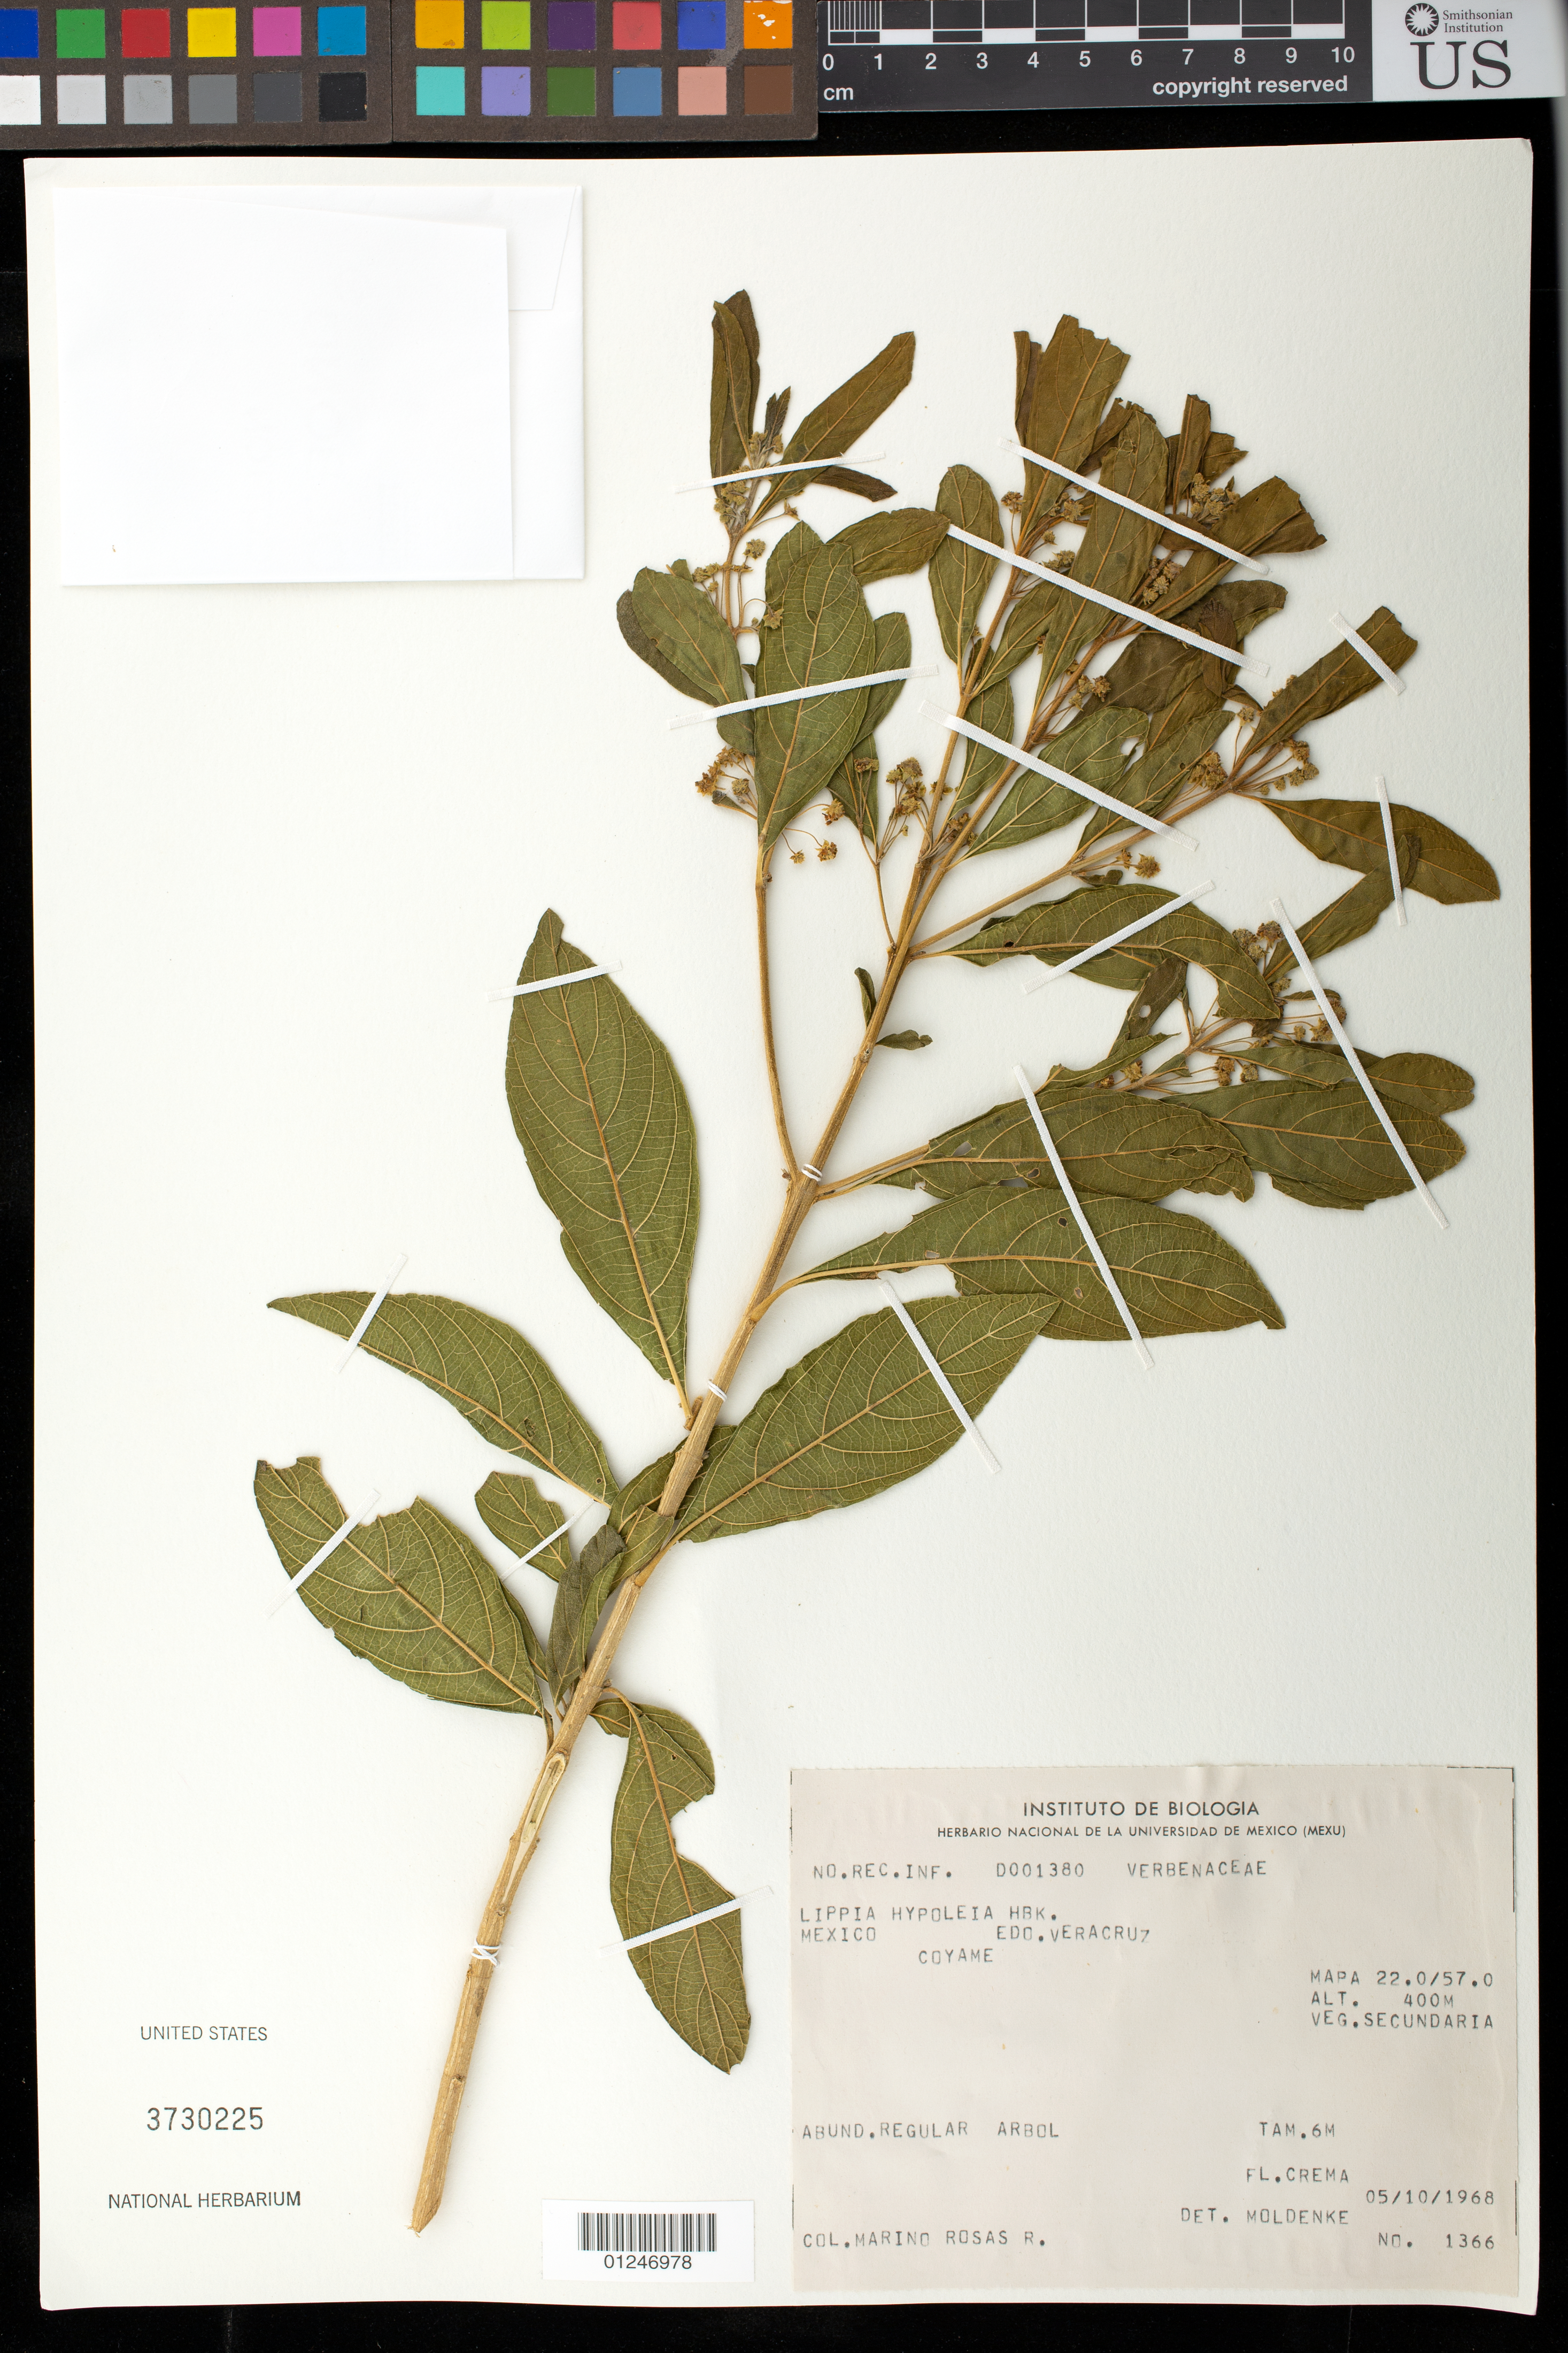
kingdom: Plantae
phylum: Tracheophyta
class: Magnoliopsida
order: Lamiales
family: Verbenaceae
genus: Lippia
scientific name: Lippia hypoleia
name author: Briq.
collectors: M. Rosas R.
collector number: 1366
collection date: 1968-10-05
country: Mexico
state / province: Veracruz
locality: Coyame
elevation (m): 400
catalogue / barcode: US 3730225